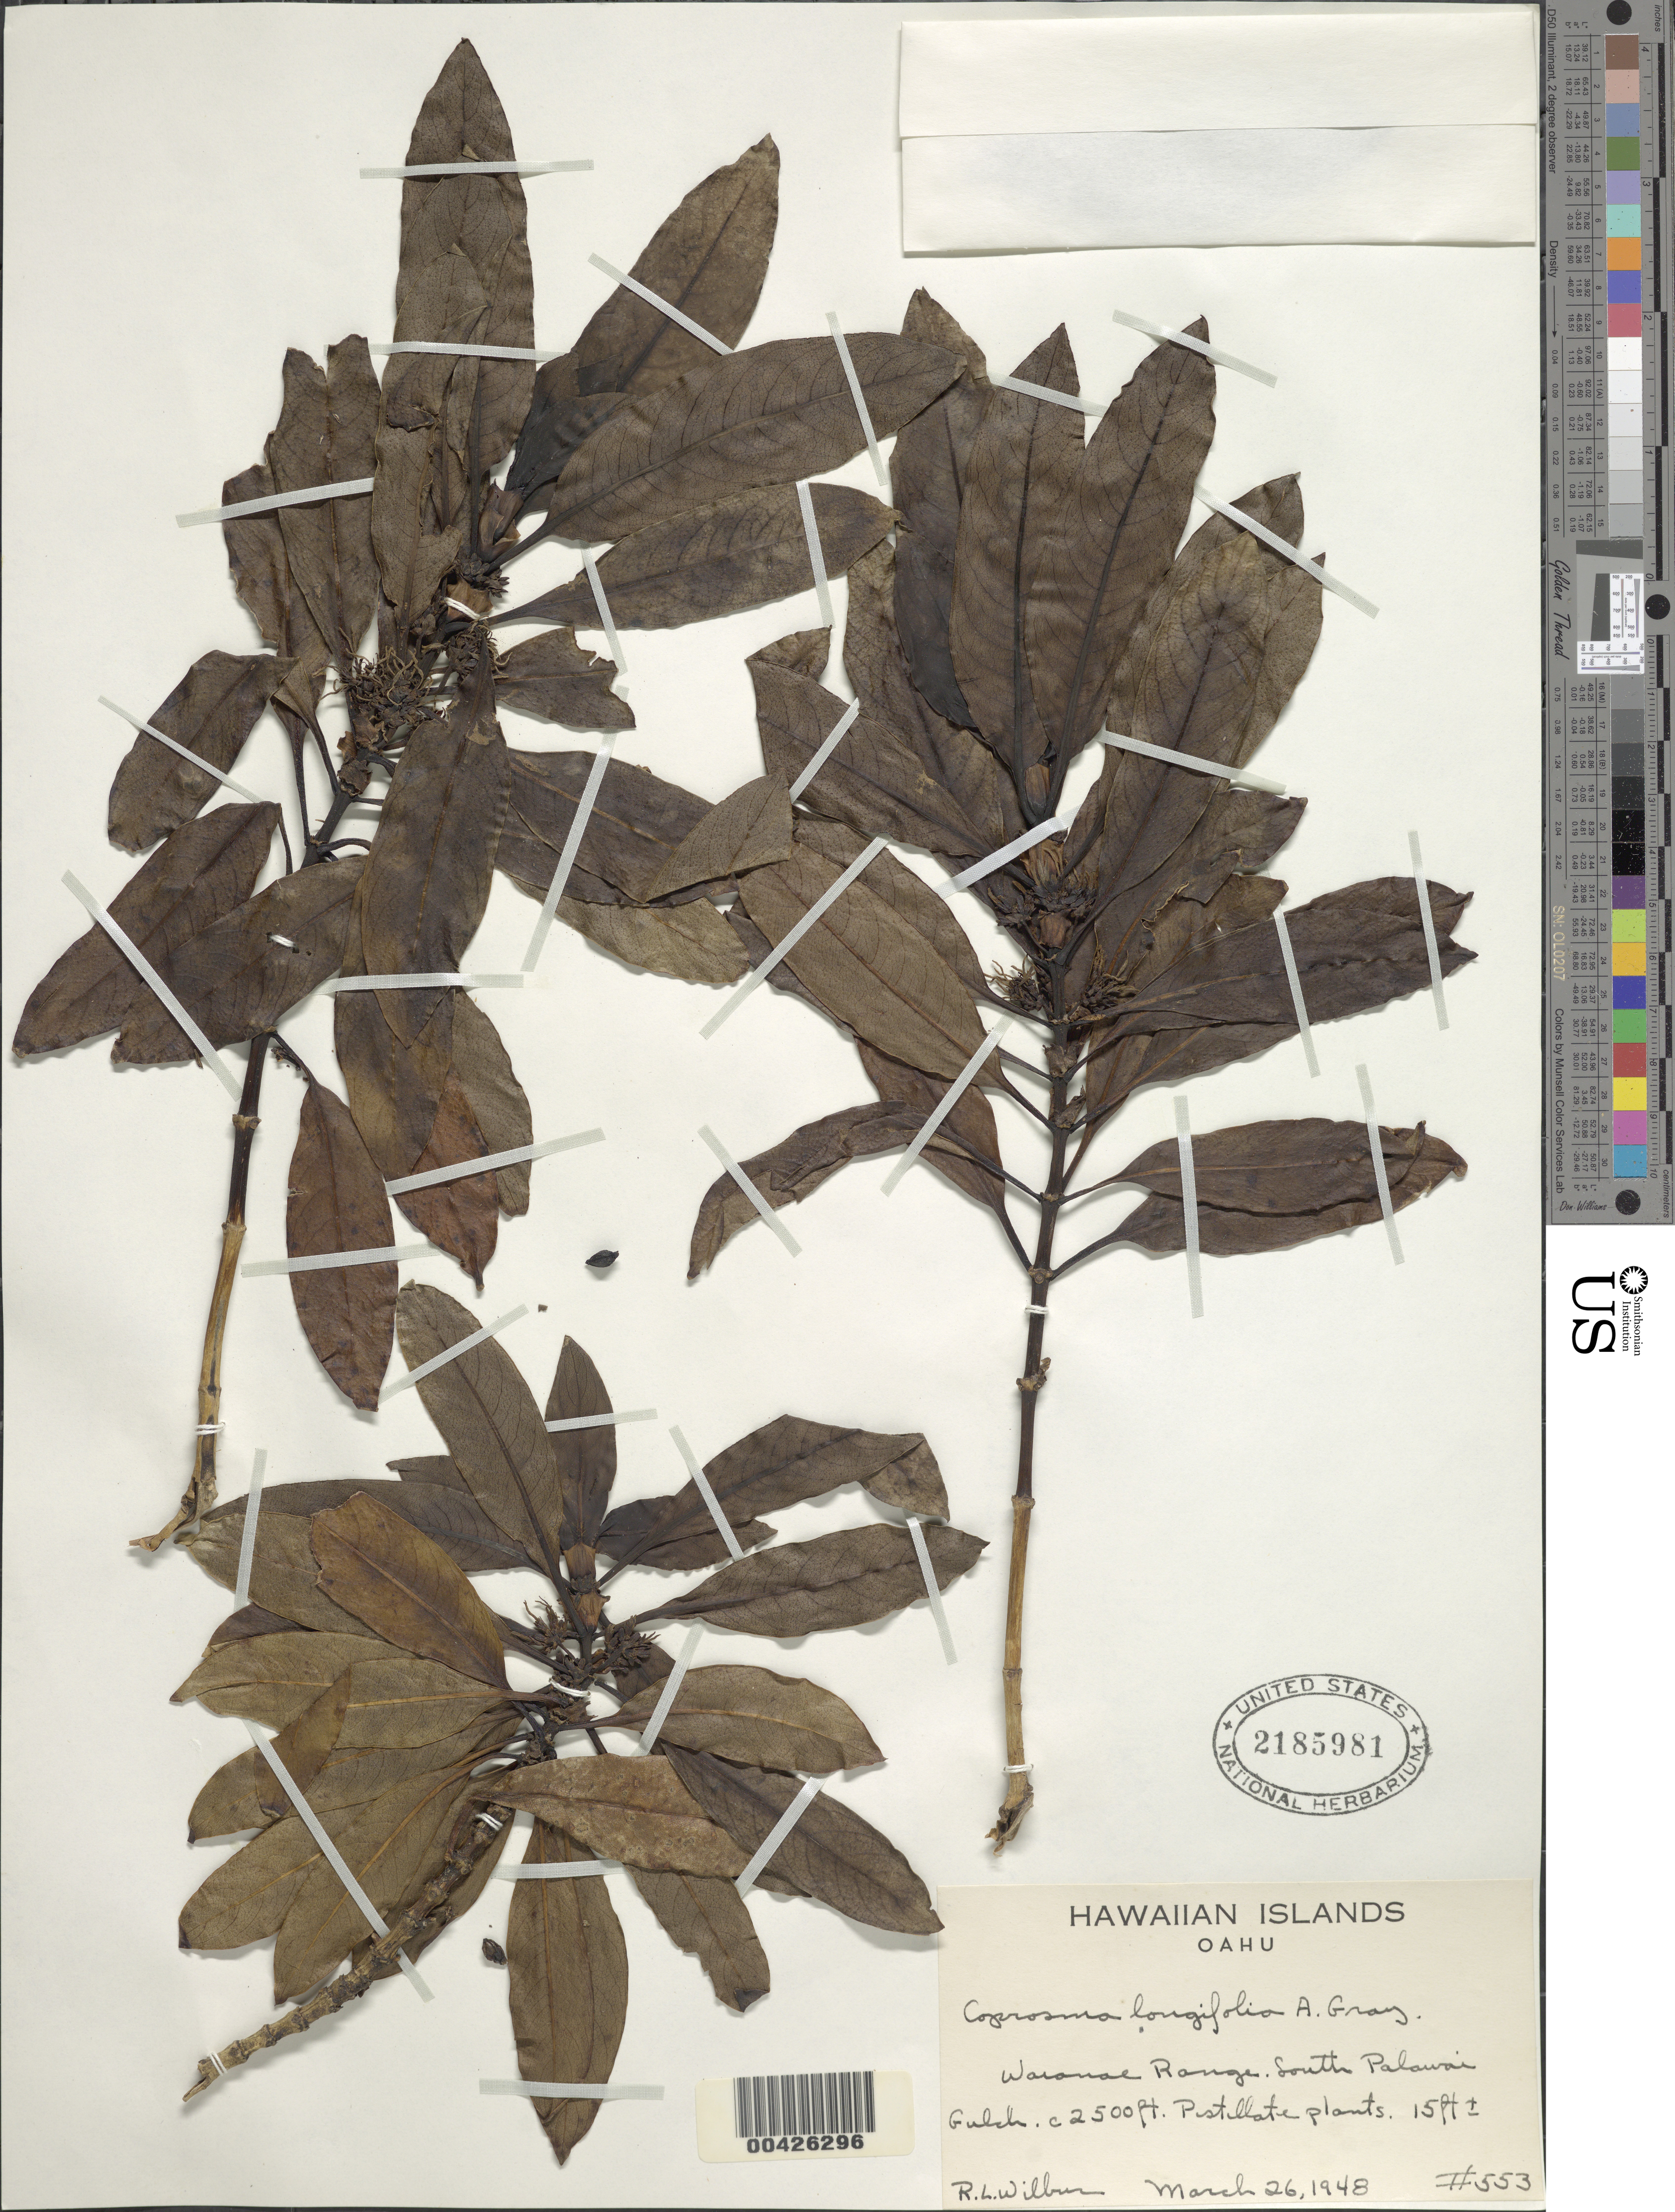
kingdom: Plantae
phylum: Tracheophyta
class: Magnoliopsida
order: Gentianales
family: Rubiaceae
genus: Coprosma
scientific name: Coprosma longifolia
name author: A. Gray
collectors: R. L. Wilbur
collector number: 553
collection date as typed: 26 Mar 1948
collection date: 1948-03-26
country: United States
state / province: Hawaii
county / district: Honolulu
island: Oahu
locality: Waianae Range, S Palawai Gulch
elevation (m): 762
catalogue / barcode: US 2185981